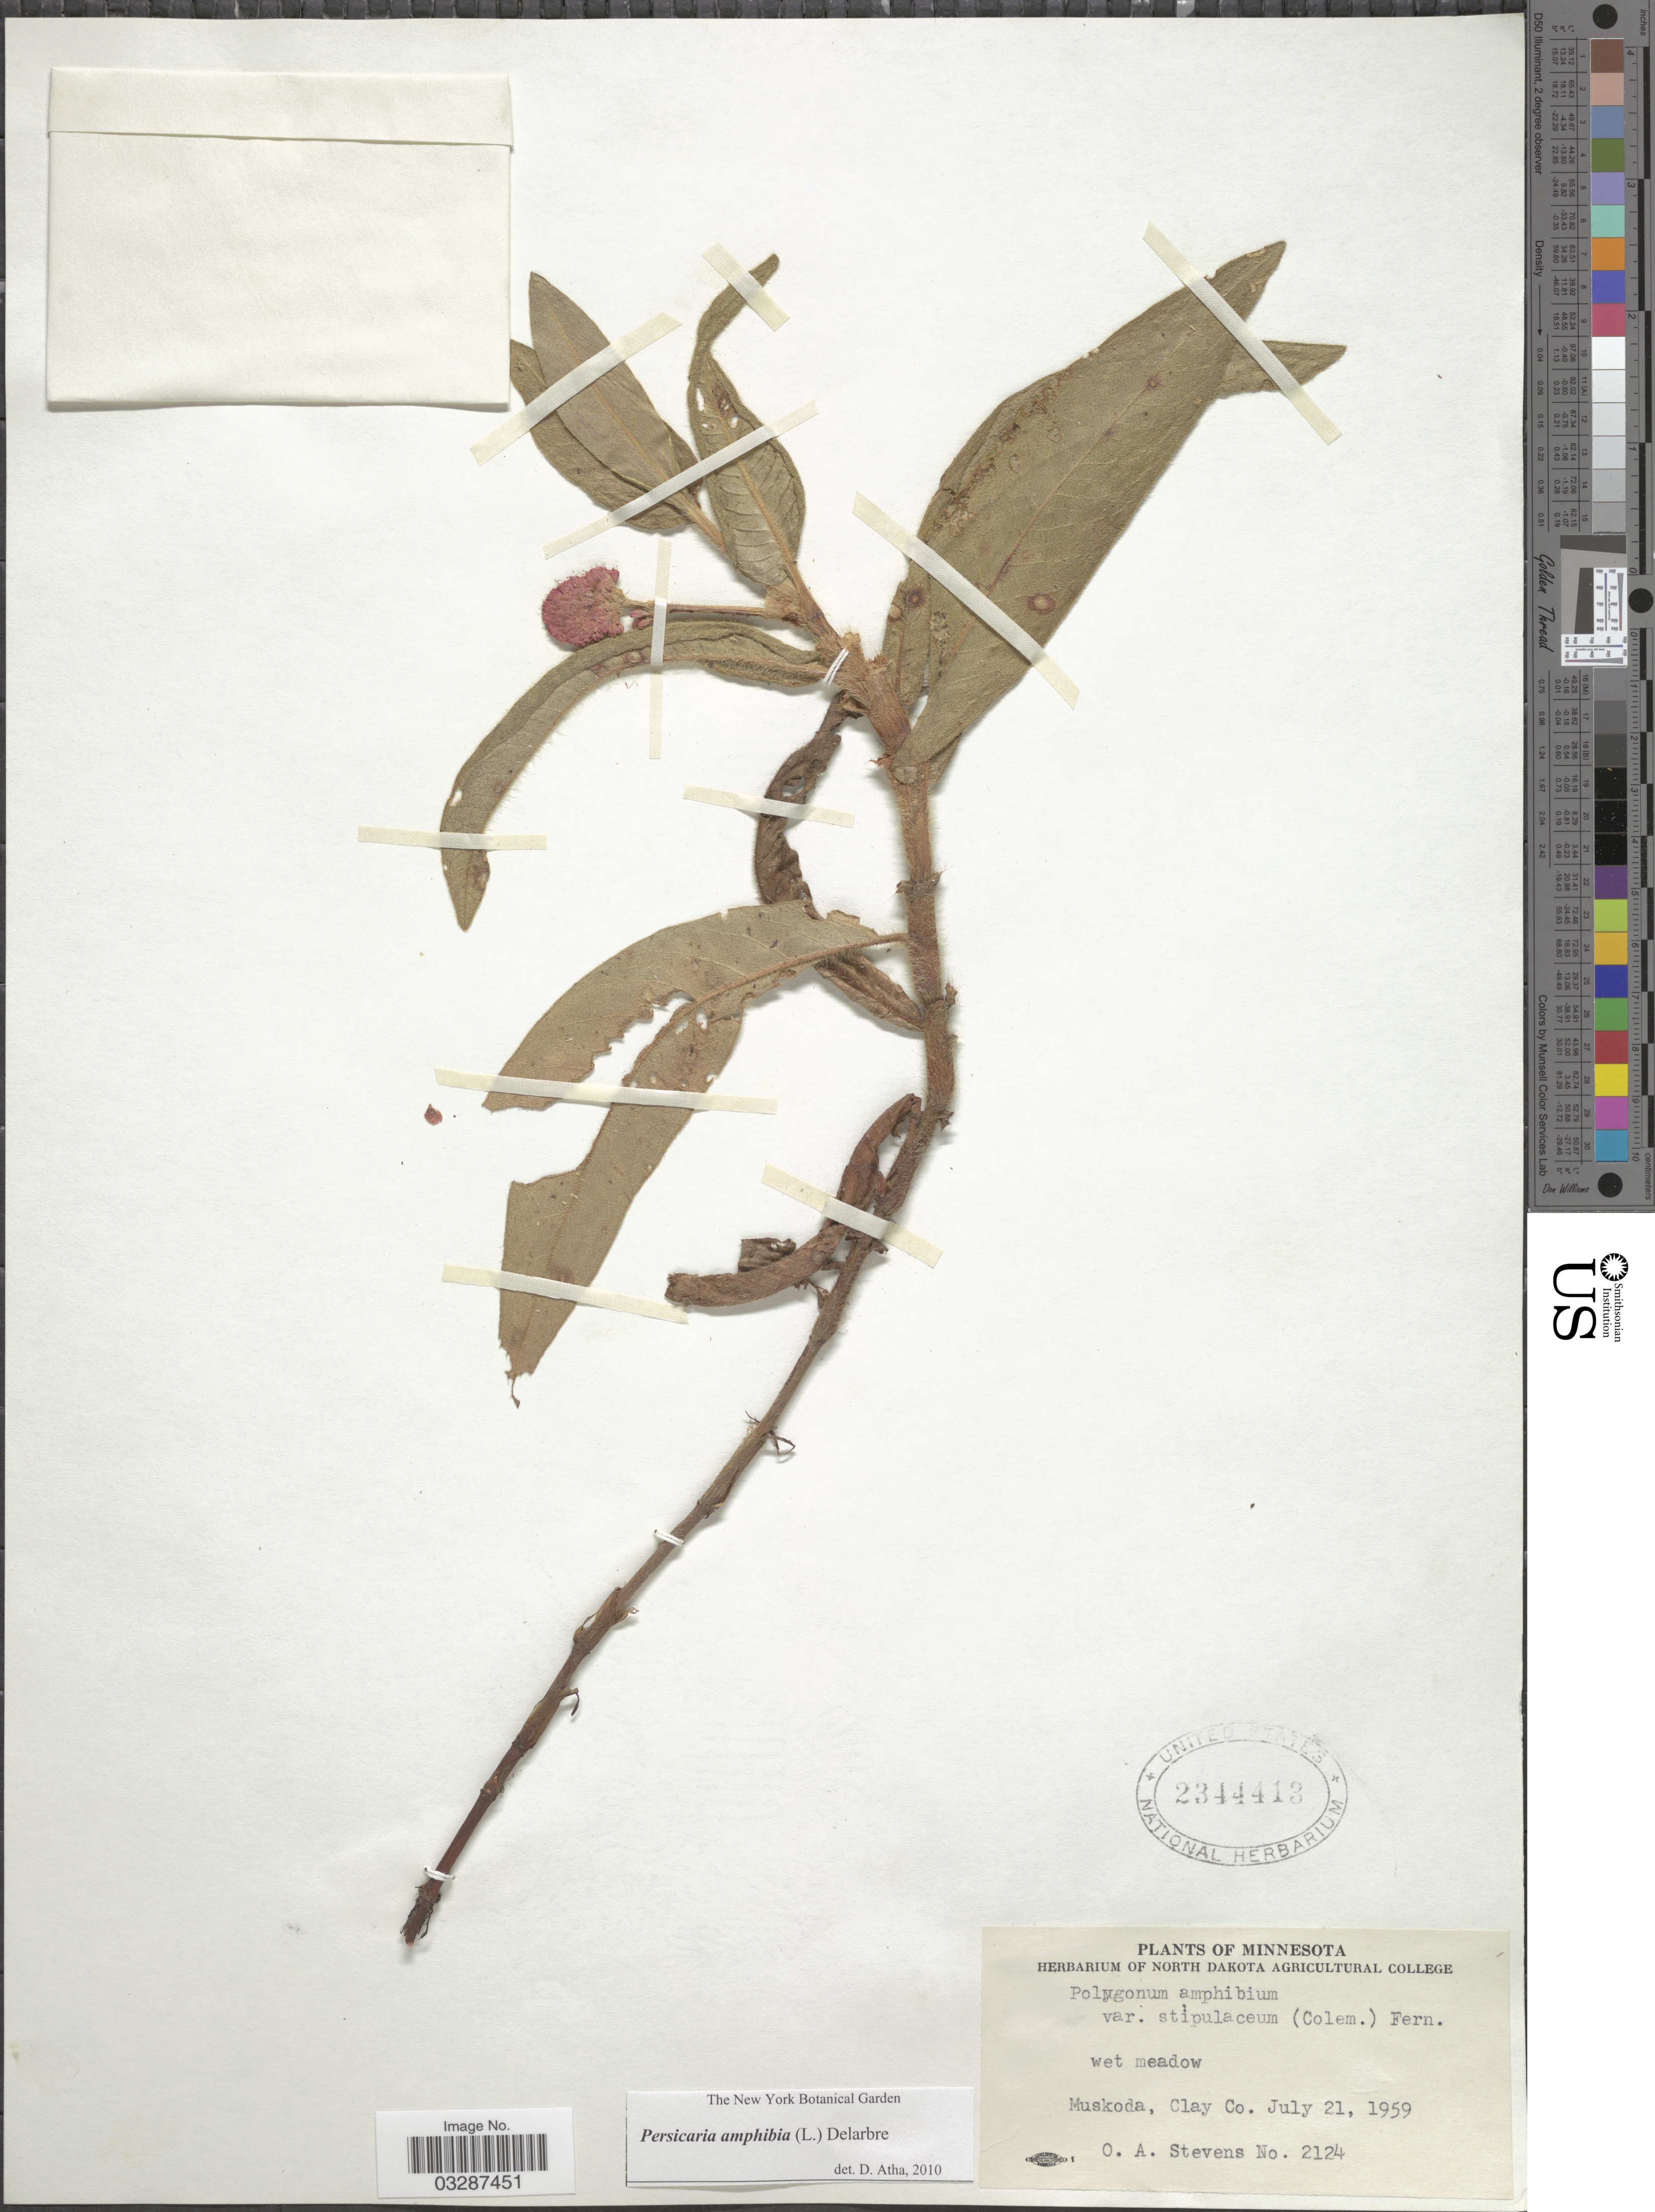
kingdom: Plantae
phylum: Tracheophyta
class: Magnoliopsida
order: Caryophyllales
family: Polygonaceae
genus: Persicaria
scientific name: Persicaria amphibia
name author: (L.) Delarbre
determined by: Atha, D. E.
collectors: O. A. Stevens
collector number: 2124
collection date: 1959-07-21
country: United States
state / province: Minnesota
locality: Muskoda, Clay Co.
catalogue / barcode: US 2344413